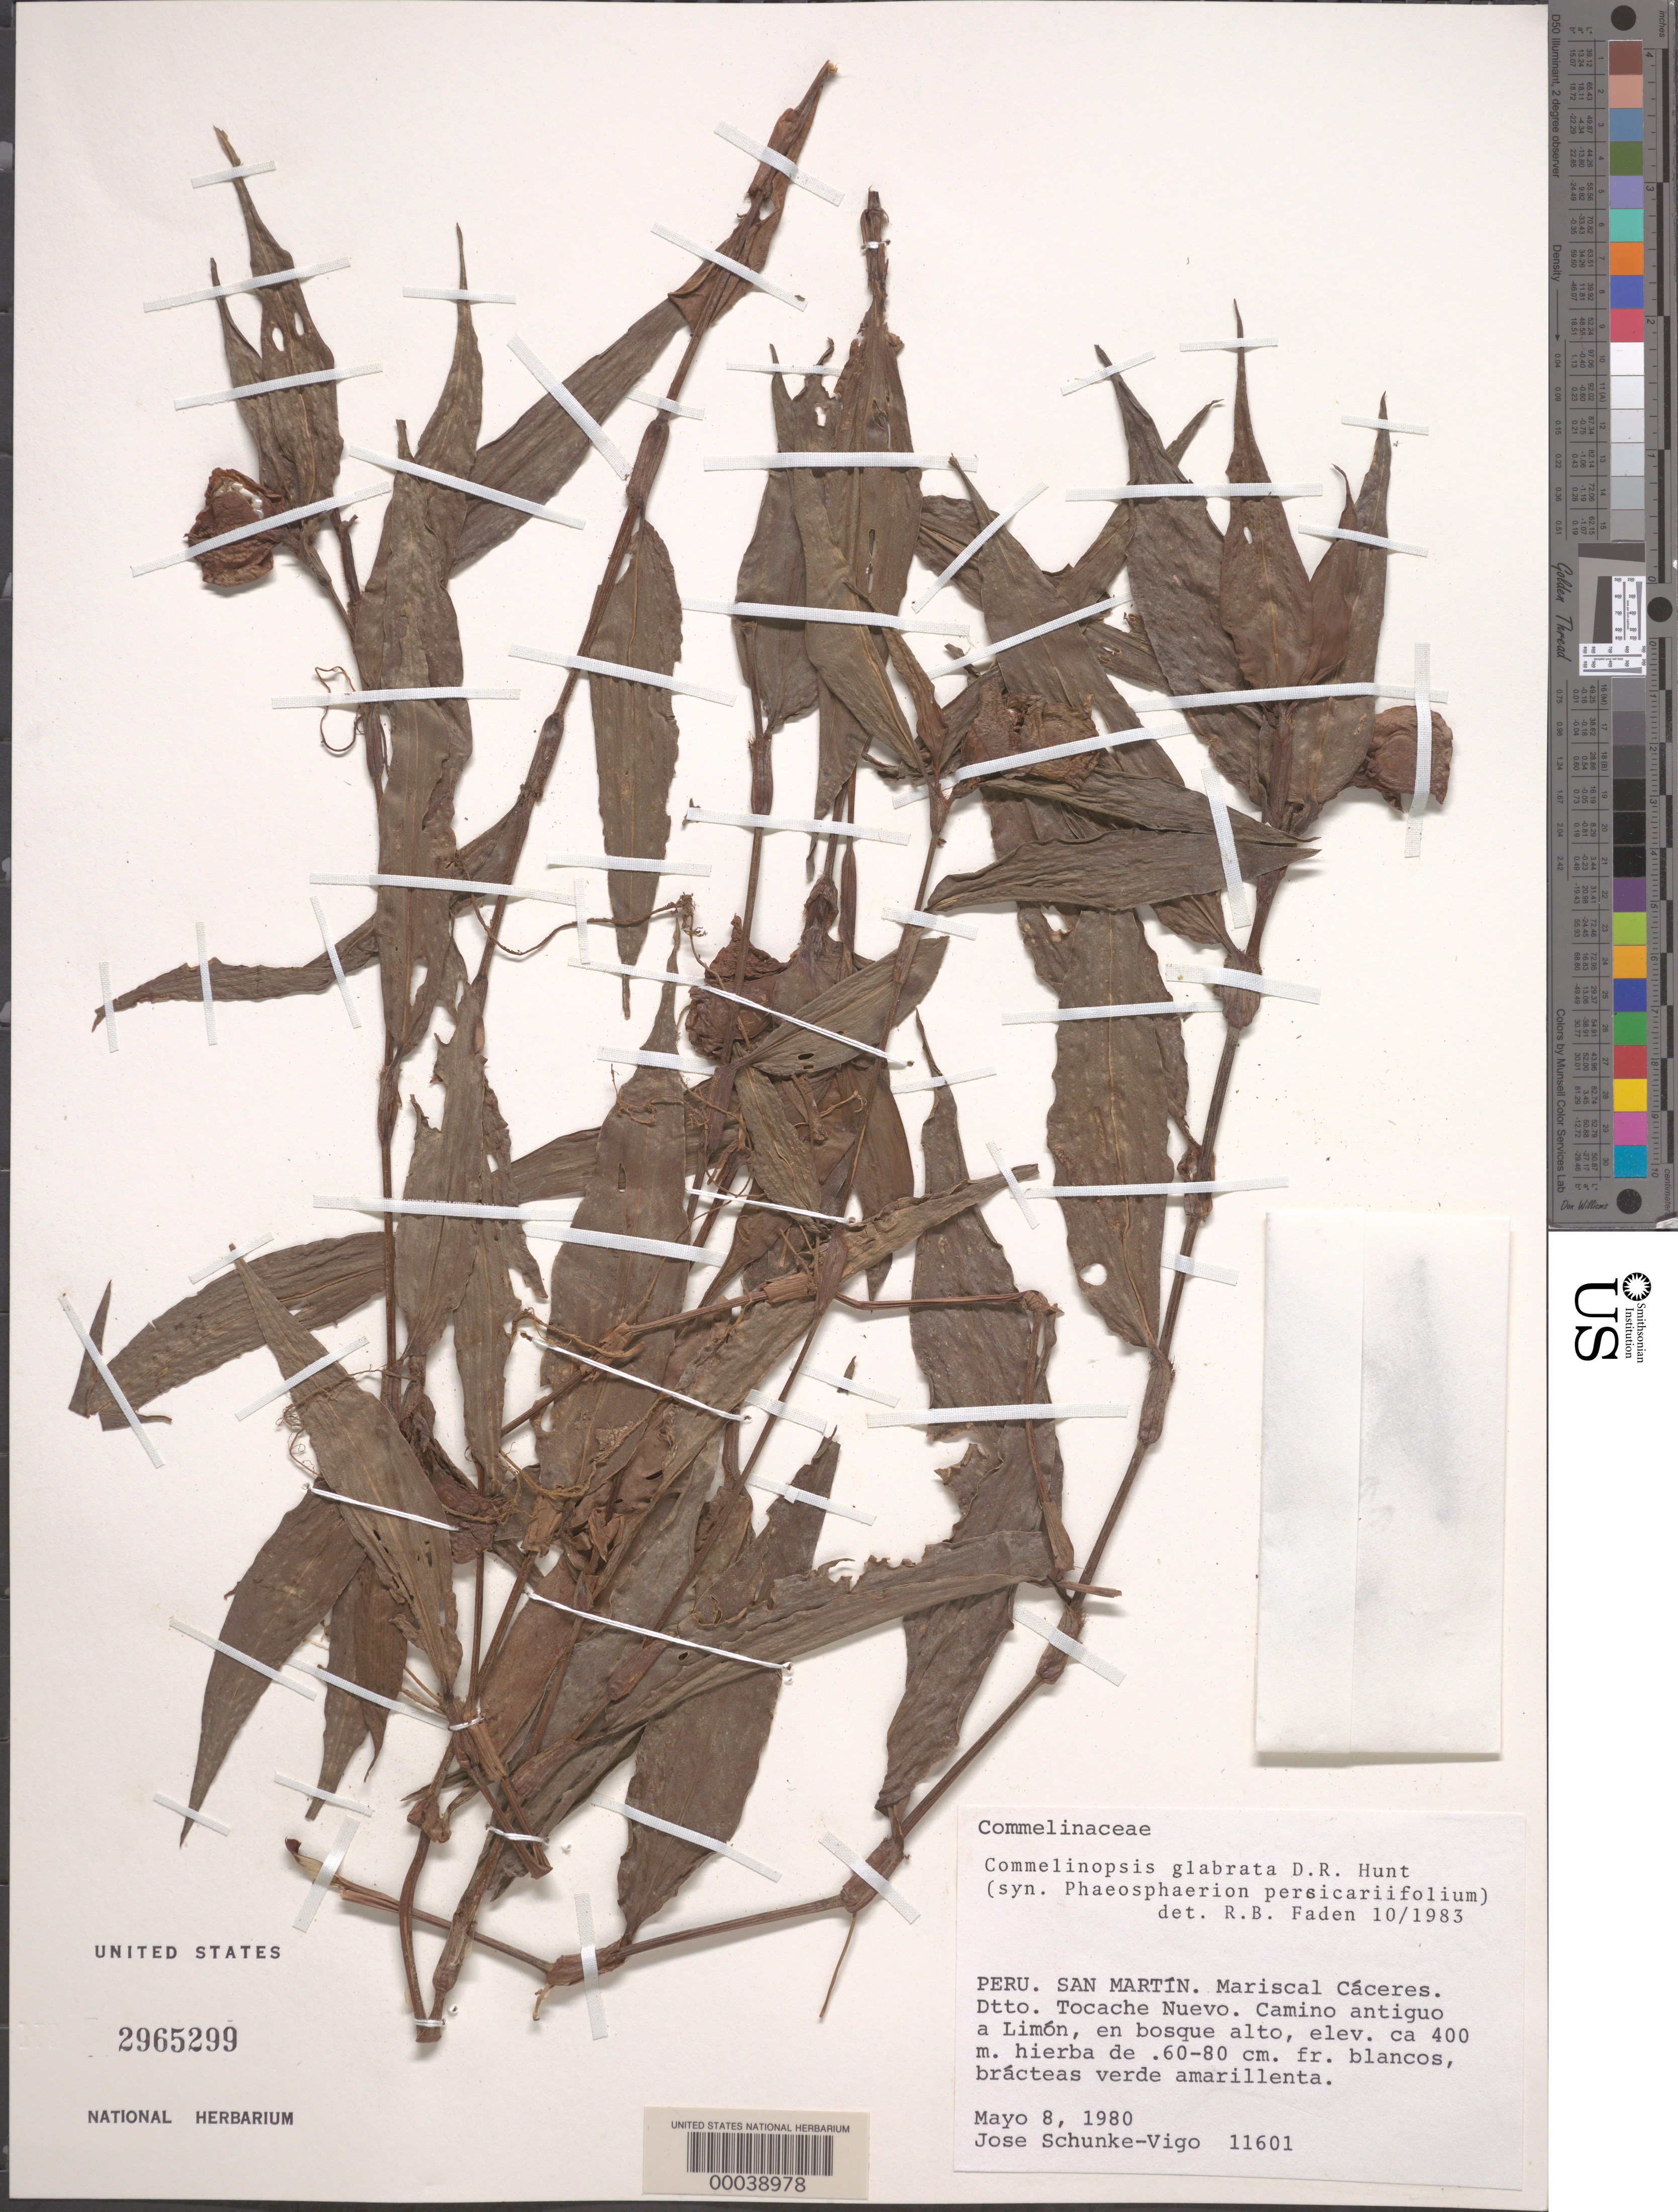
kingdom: Plantae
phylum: Tracheophyta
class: Liliopsida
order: Commelinales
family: Commelinaceae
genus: Commelina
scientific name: Commelina rufipes var. glabrata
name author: (D.R. Hunt) Faden & D.R. Hunt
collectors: J. M. Schunke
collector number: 11601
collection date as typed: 08 May 1980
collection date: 1980-05-08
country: Peru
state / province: San Martín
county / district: Mariscal Cáceres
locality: Tocache nuevo; old road to limon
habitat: Tall woods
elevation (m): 400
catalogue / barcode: US 2965299